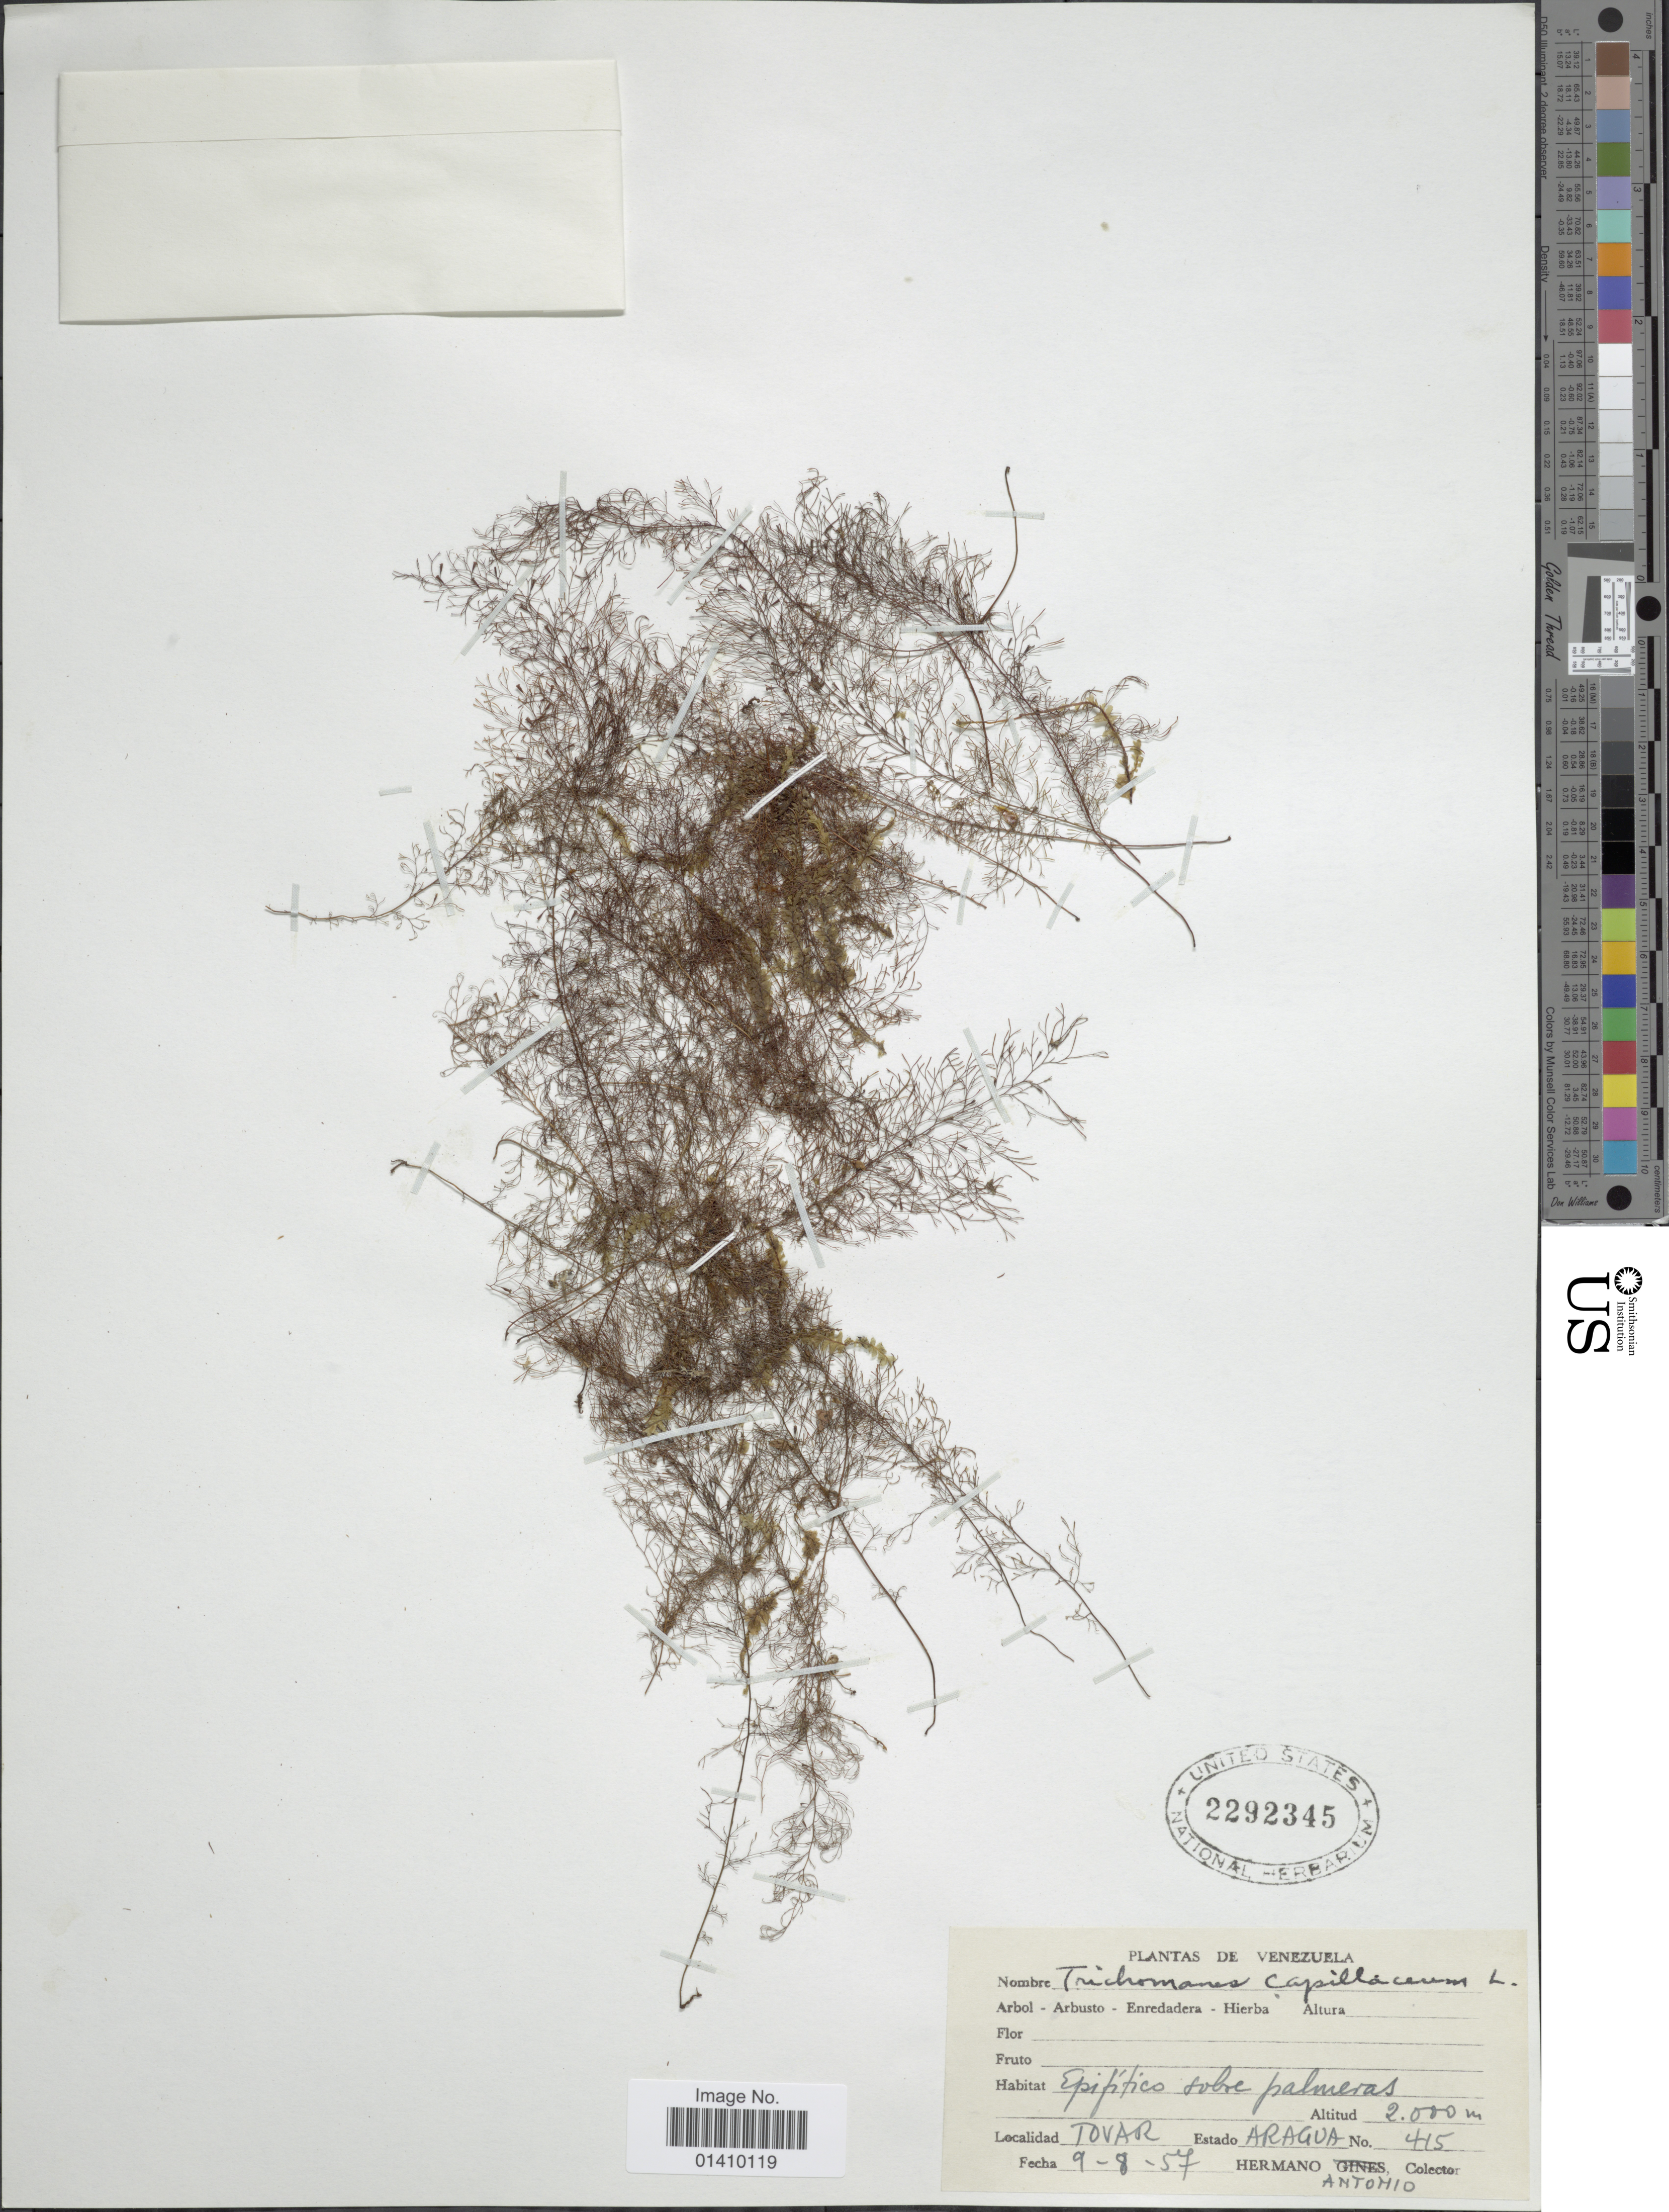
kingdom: Plantae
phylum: Tracheophyta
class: Polypodiopsida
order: Hymenophyllales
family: Hymenophyllaceae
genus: Polyphlebium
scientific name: Polyphlebium capillaceum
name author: (L.) Ebihara & Dubuisson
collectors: H. Antonio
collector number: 415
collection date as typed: Transcribed d/m/y: 9/8/57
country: Venezuela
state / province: Aragua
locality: Tovar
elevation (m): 2000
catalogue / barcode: US 2292345